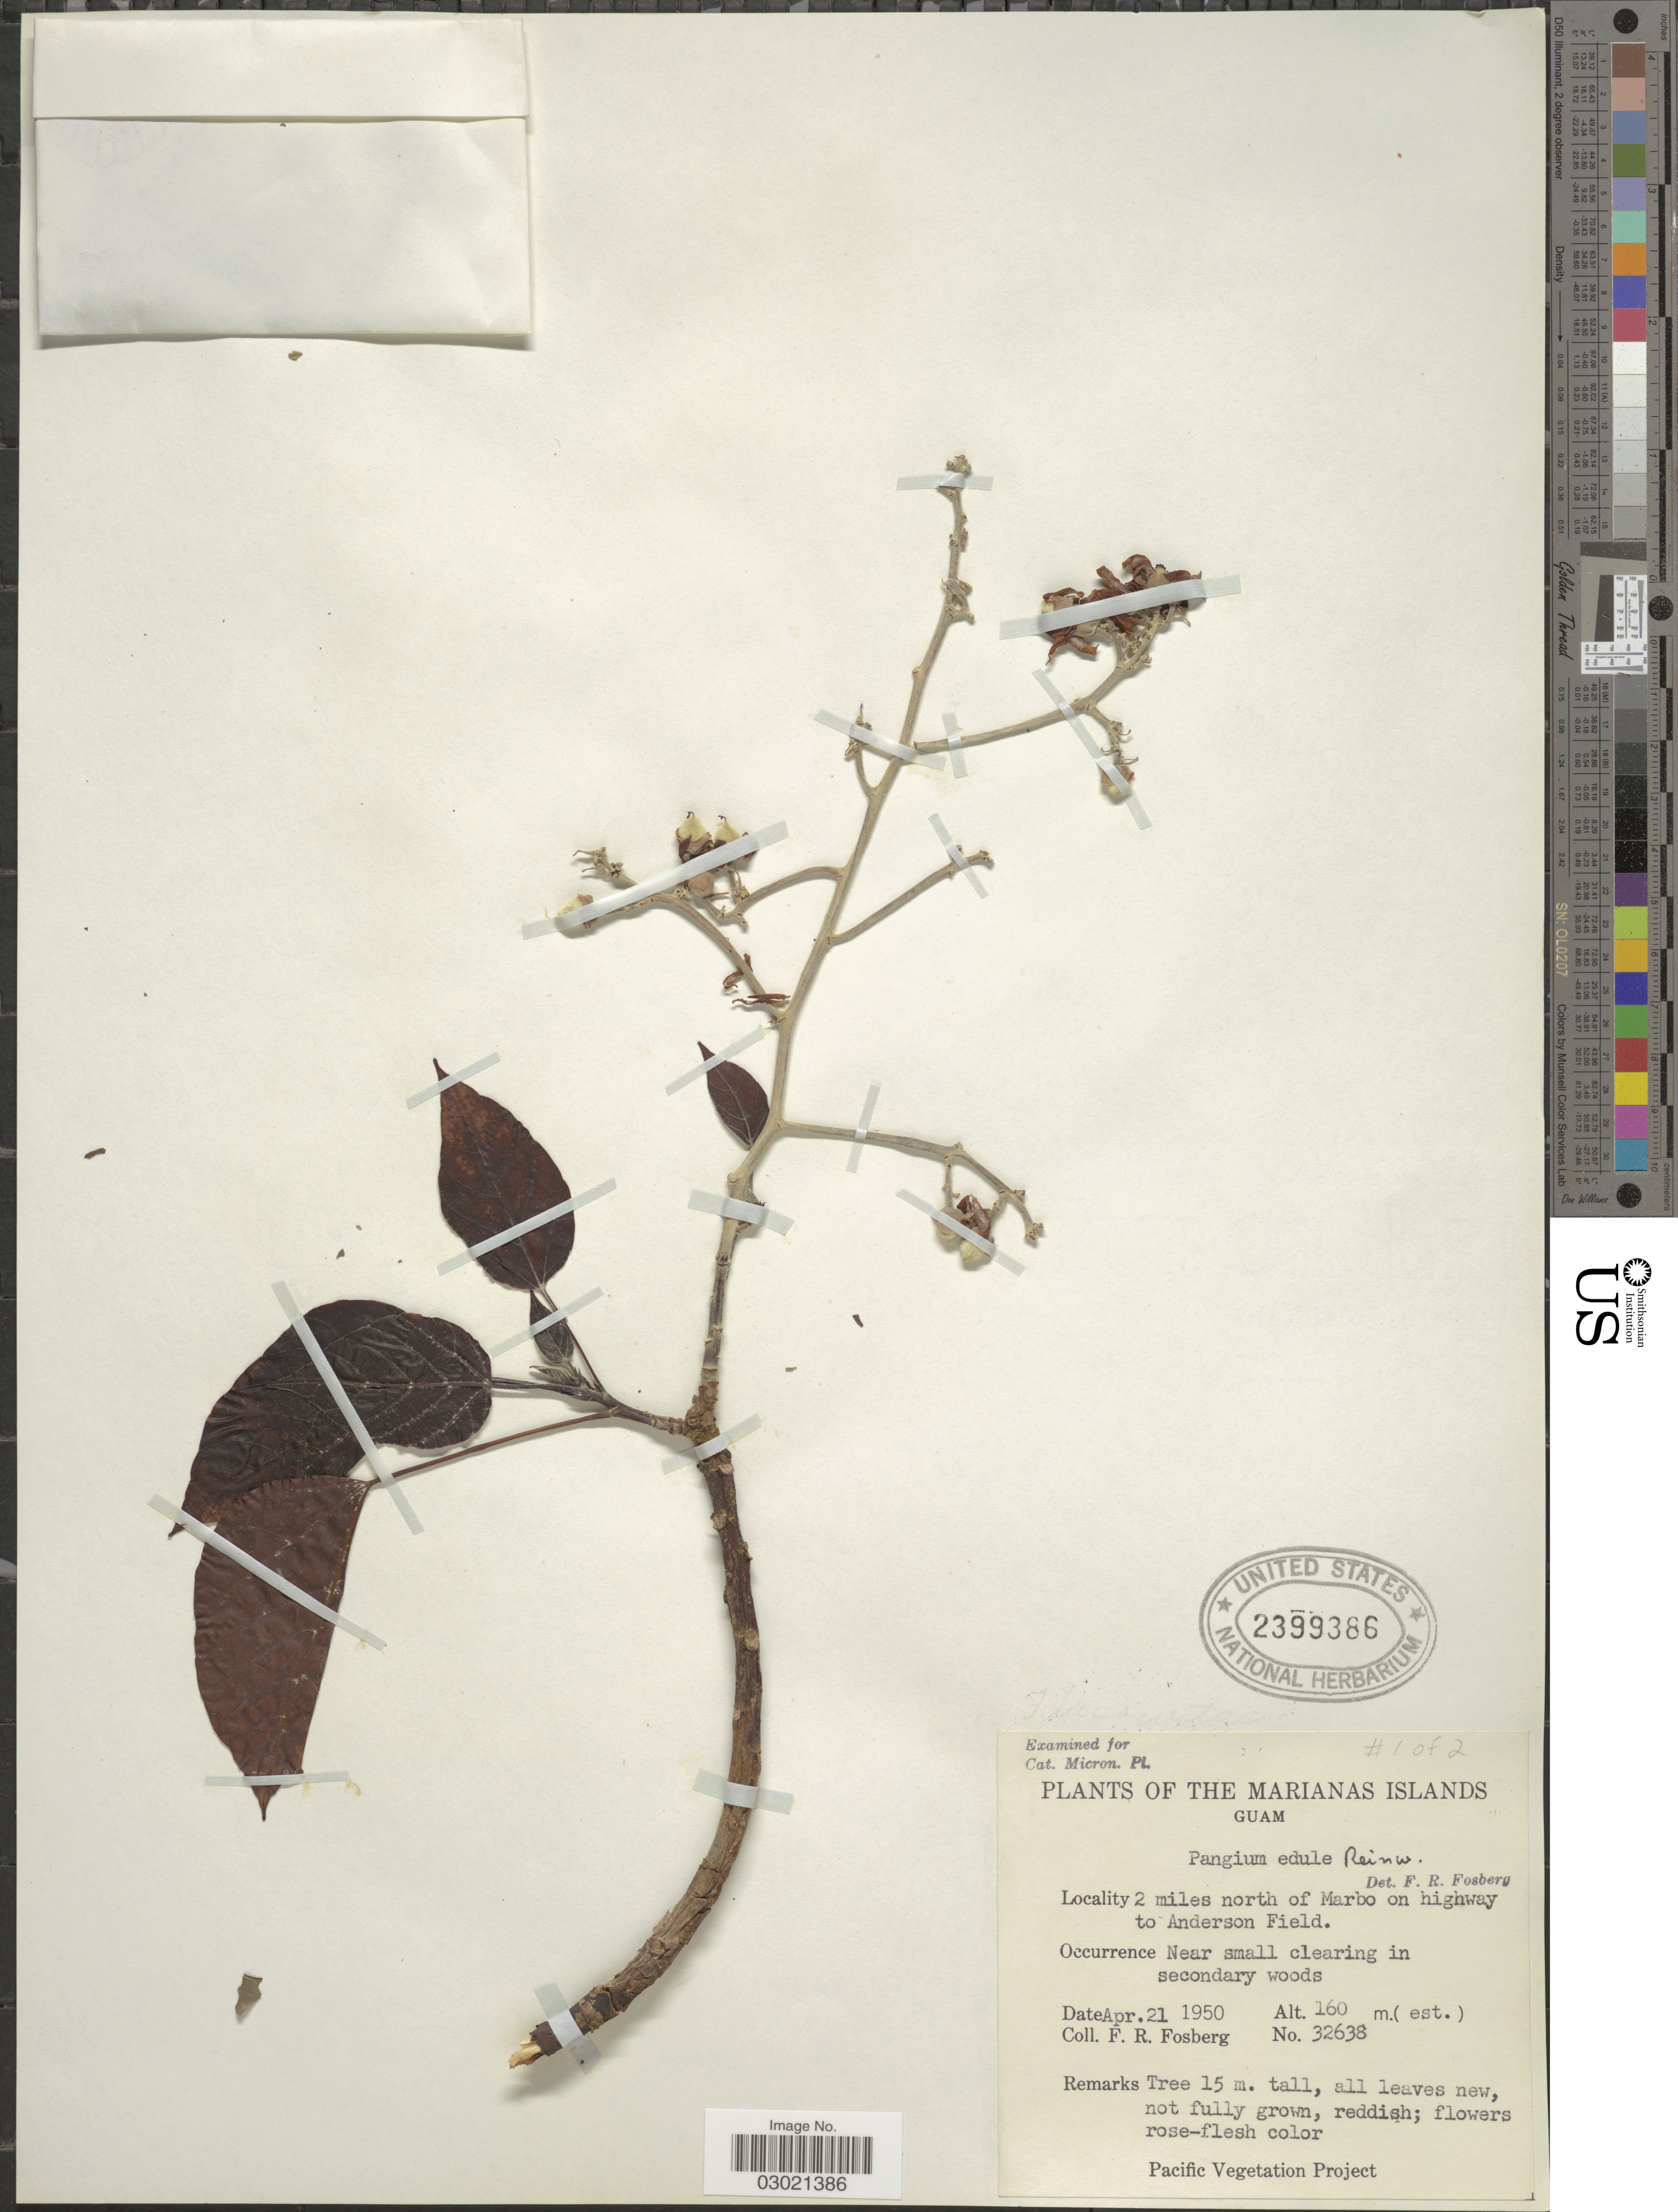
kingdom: Plantae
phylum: Tracheophyta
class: Magnoliopsida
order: Malpighiales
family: Achariaceae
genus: Pangium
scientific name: Pangium edule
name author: Reinw.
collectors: F. R. Fosberg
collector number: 32638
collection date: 1950-04-21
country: Guam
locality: The Marianas Islands. 2 miles north of Marbo on highway to Anderson Field.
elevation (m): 160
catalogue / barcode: US 2399386